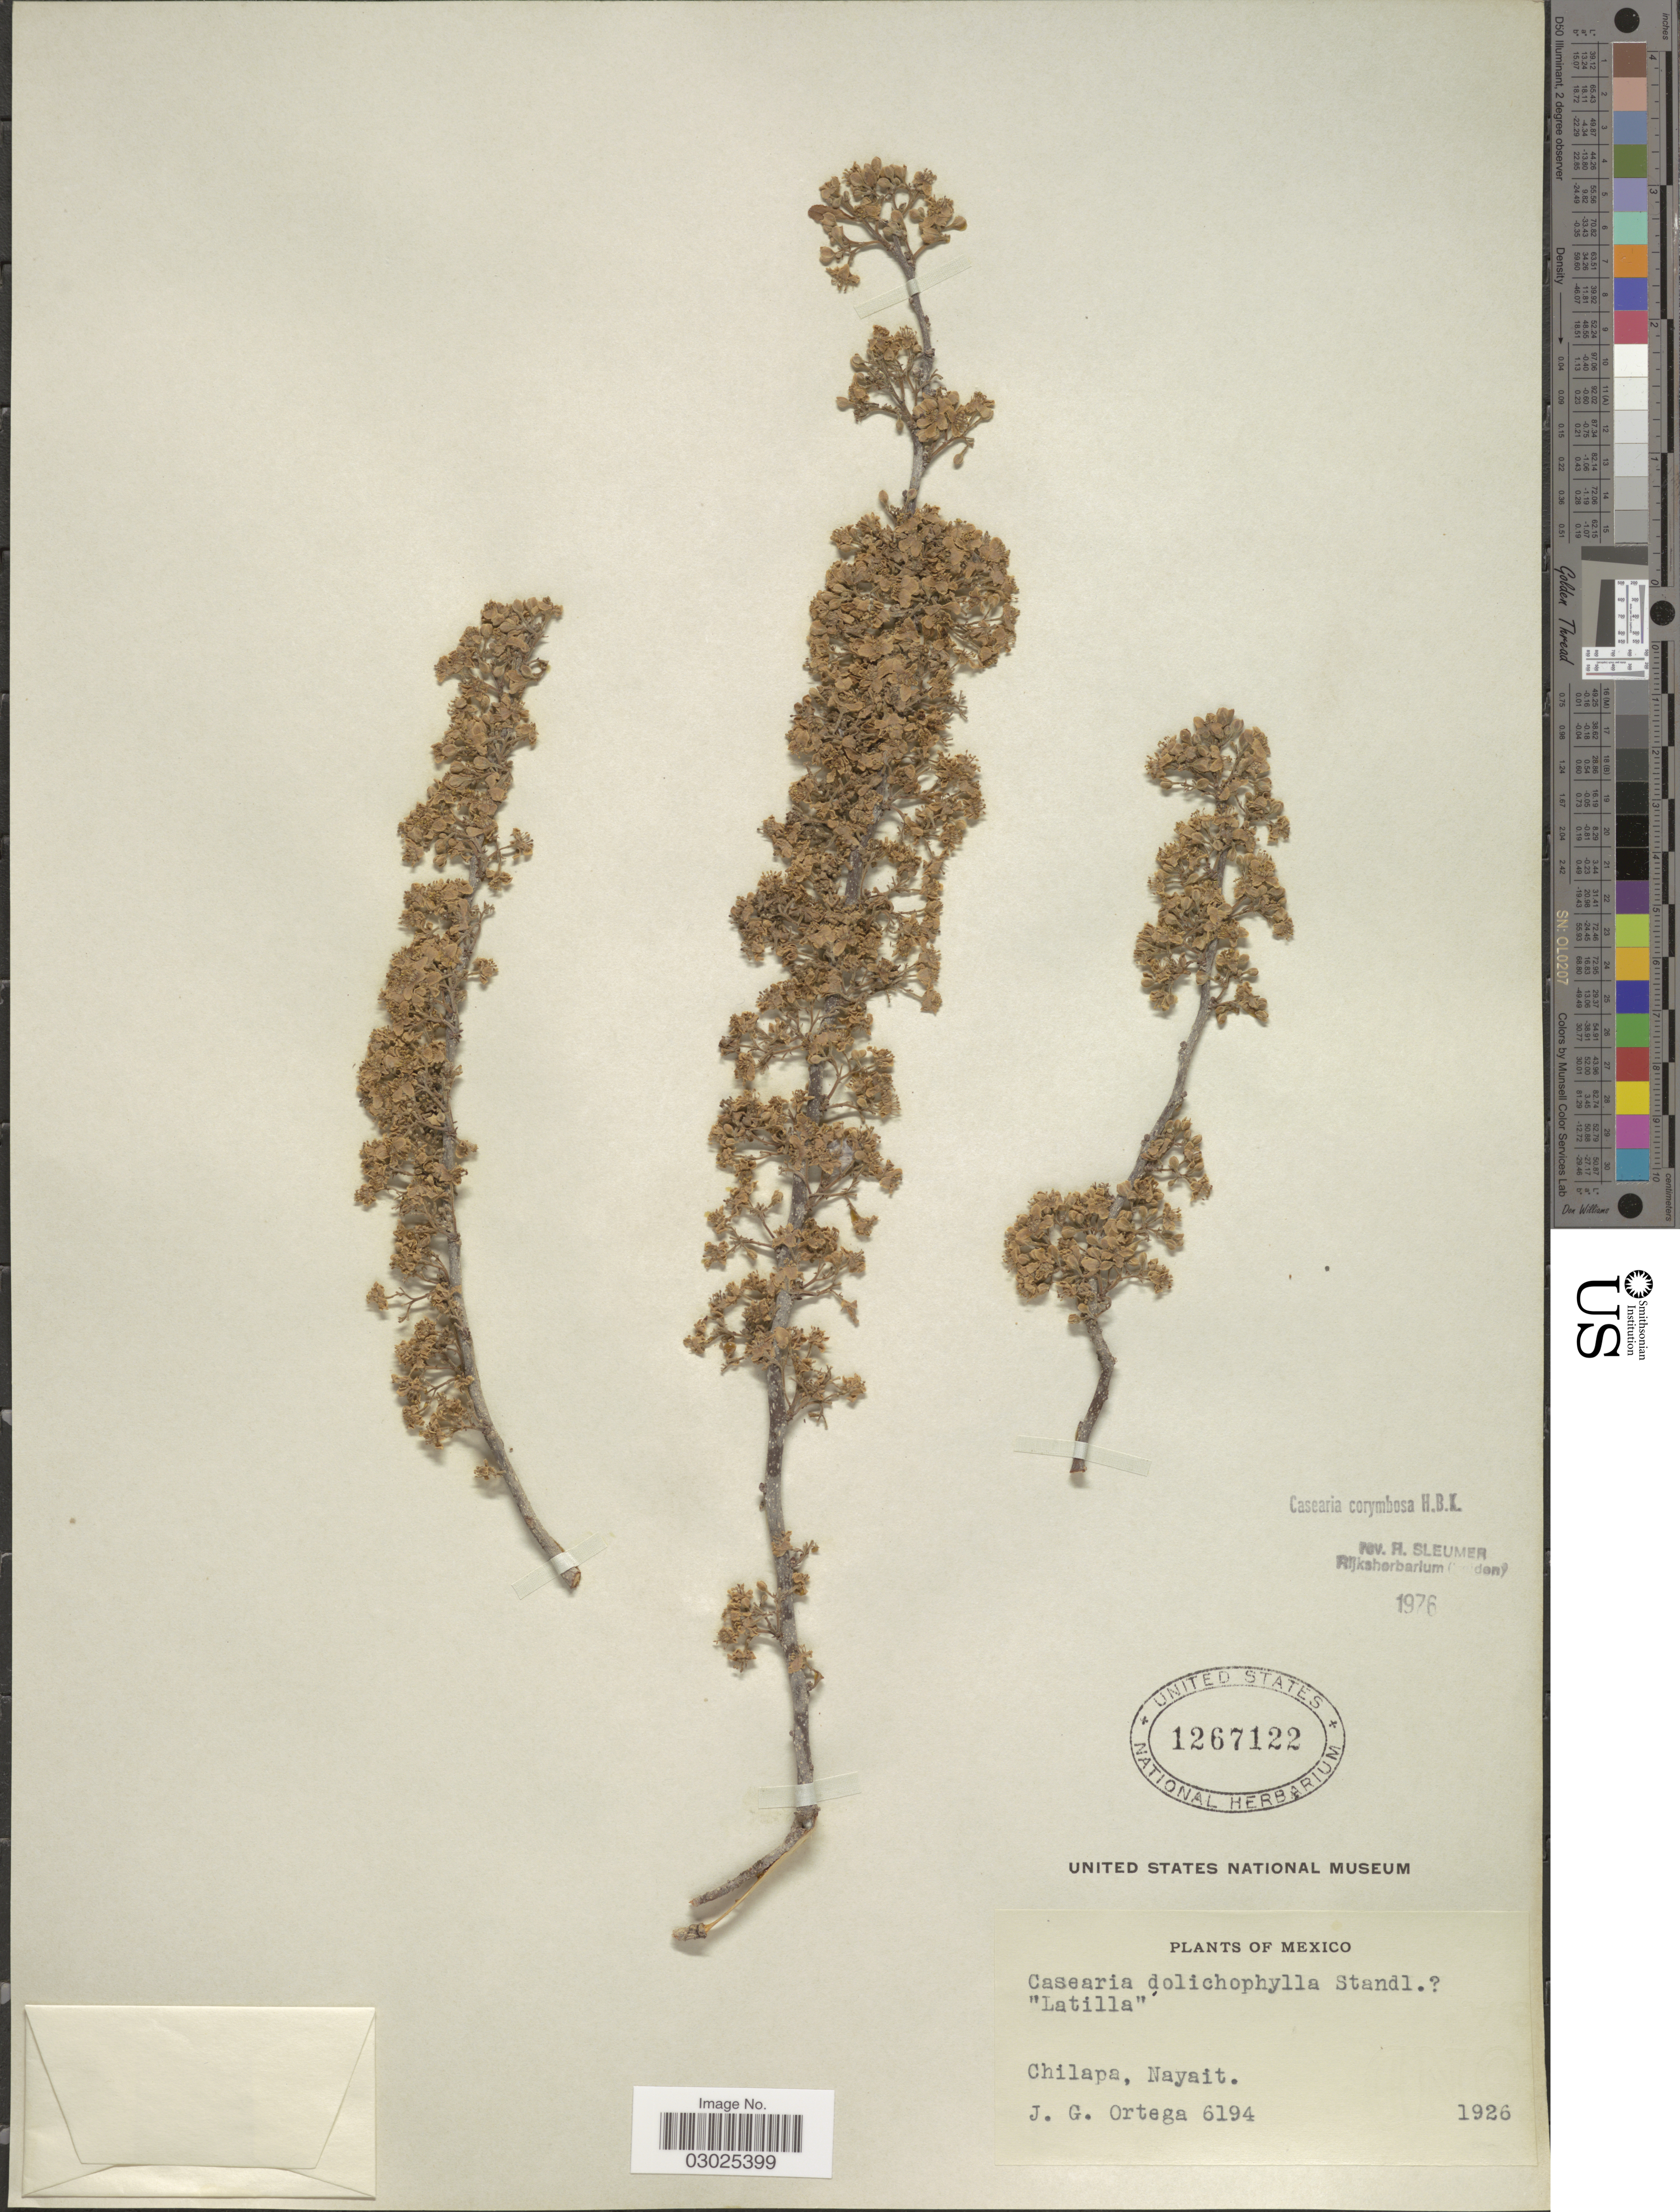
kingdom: Plantae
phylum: Tracheophyta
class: Magnoliopsida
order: Malpighiales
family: Salicaceae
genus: Casearia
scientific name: Casearia corymbosa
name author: Kunth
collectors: J. Ortega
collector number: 6194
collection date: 1926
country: Mexico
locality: Chilapa, Nayait.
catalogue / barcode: US 1267122